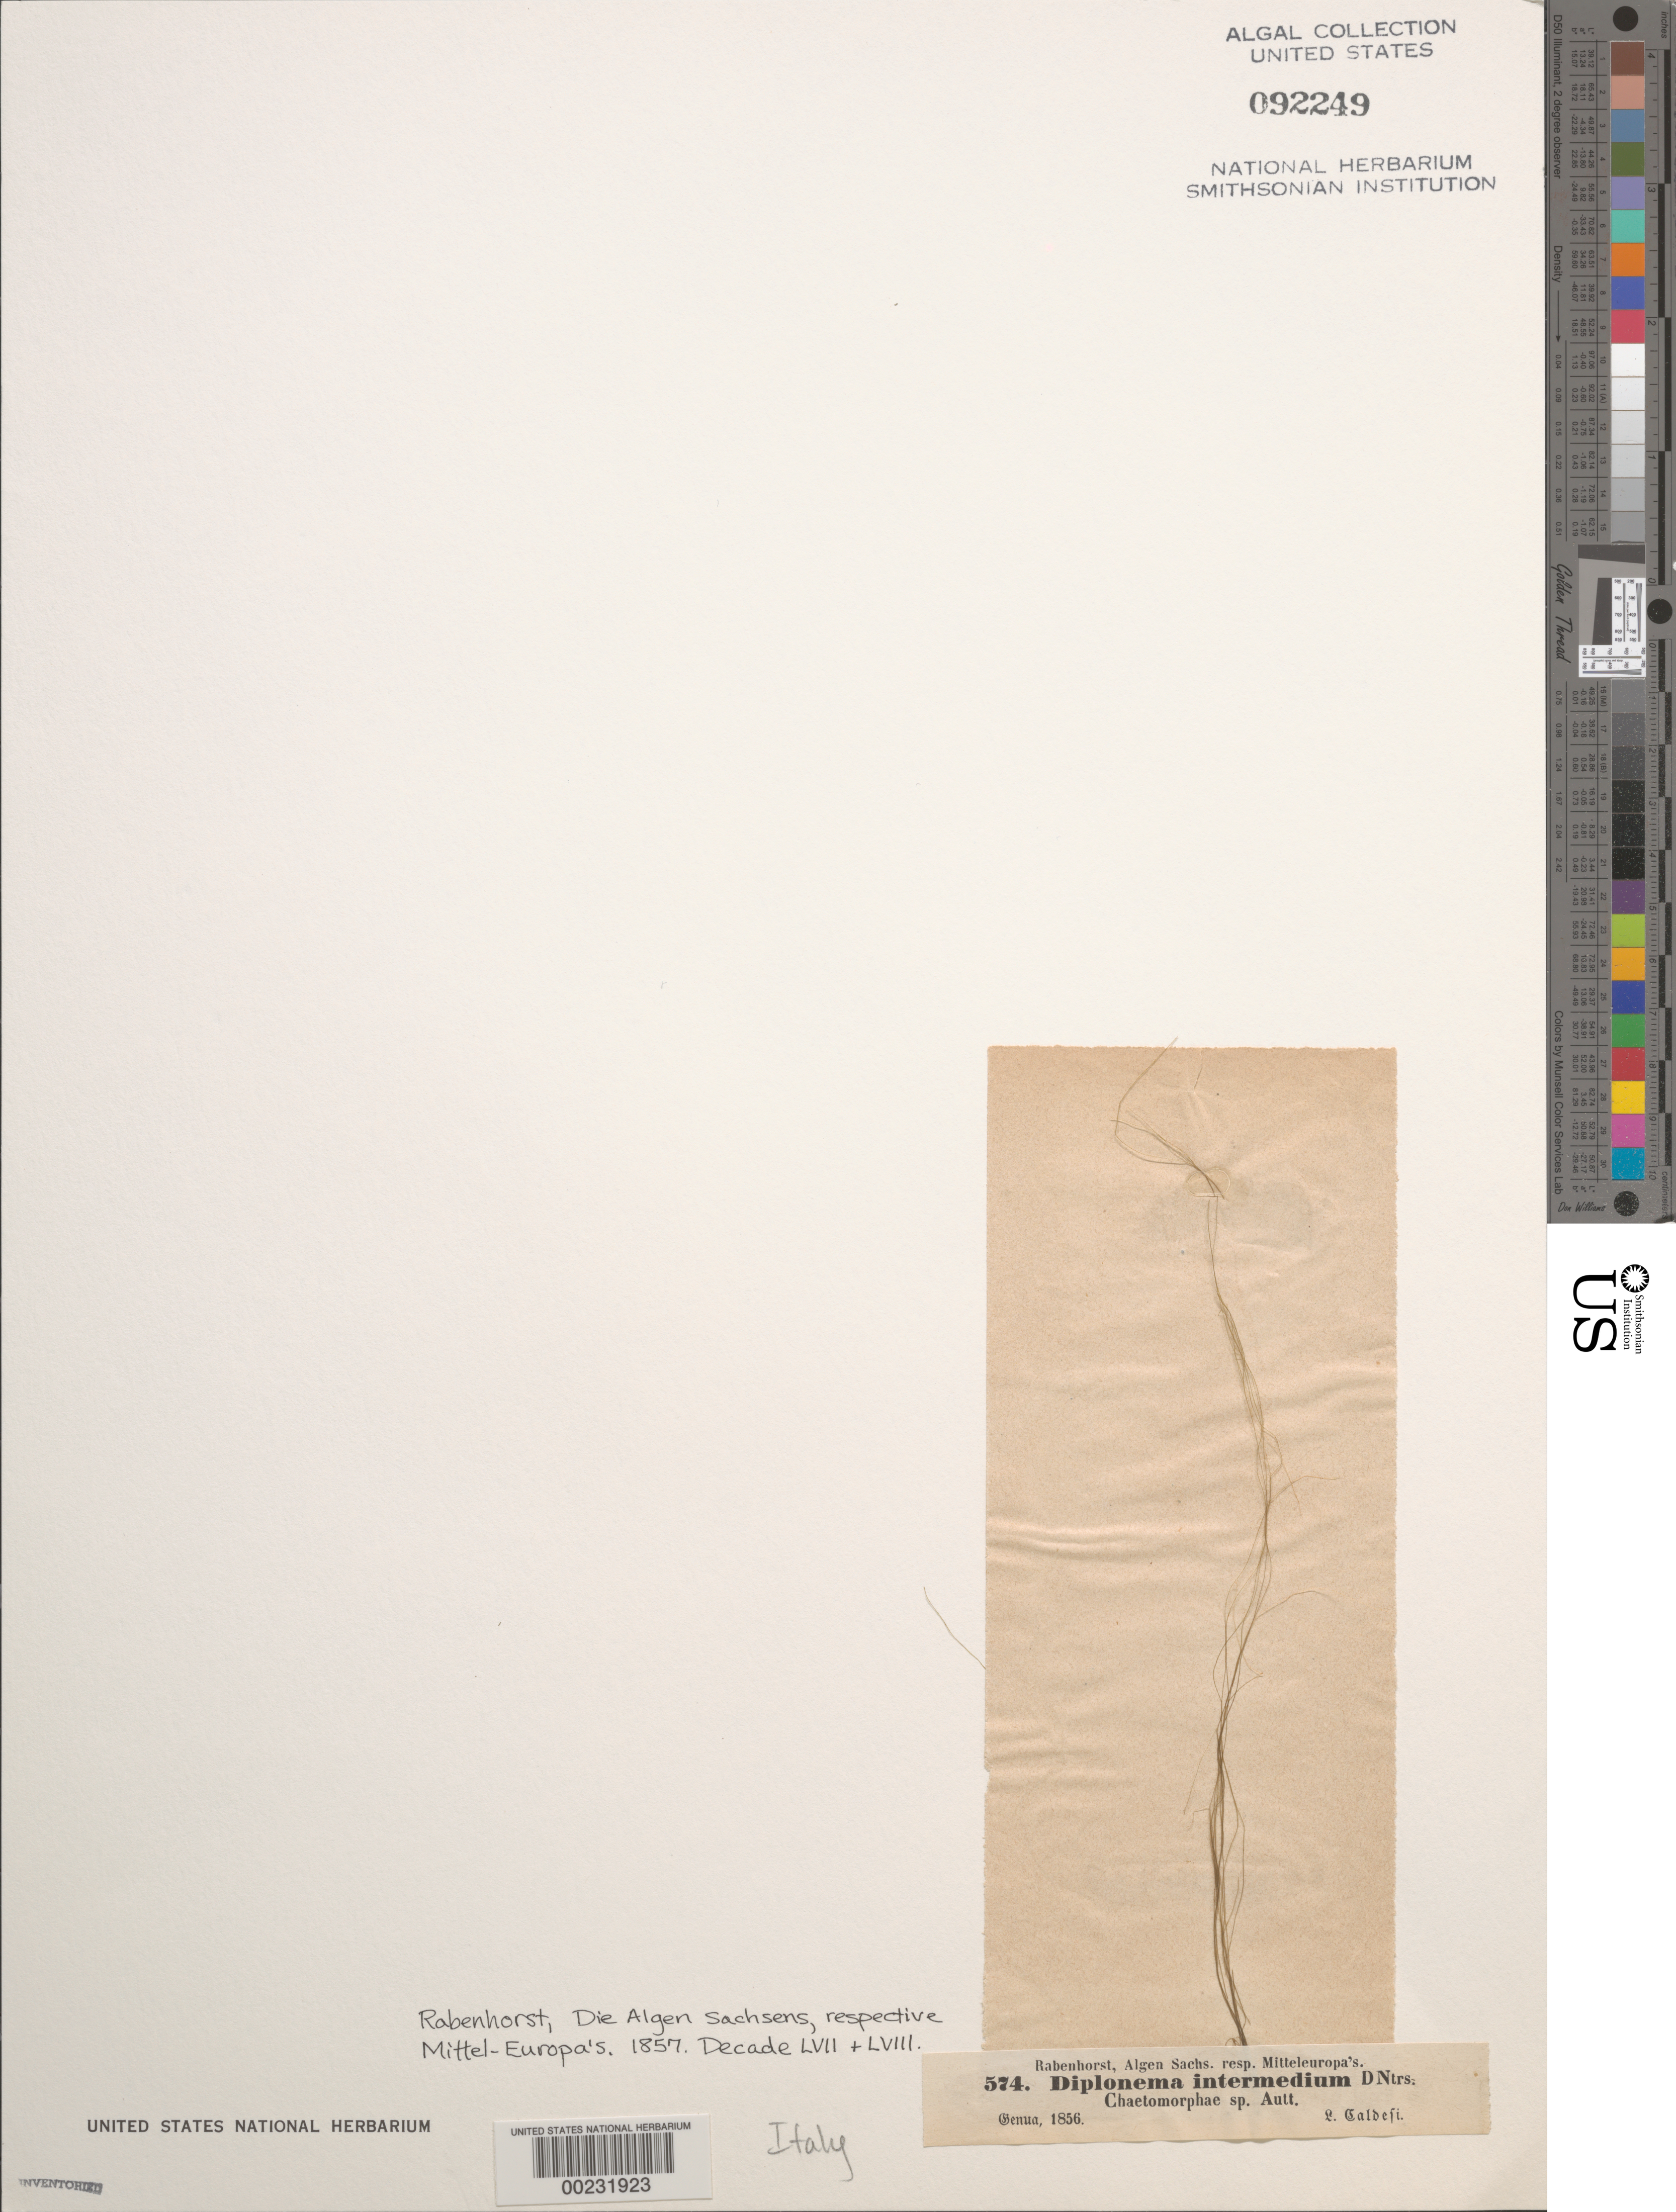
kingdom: Plantae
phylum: Chlorophyta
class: Ulvophyceae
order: Ulvales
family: Ulvaceae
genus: Diplonema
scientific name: Diplonema intermedium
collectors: L. Caldesi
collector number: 574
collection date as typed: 1856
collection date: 1856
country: Italy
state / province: Liguria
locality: Genoa (genua), genova province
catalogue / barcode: US 92249